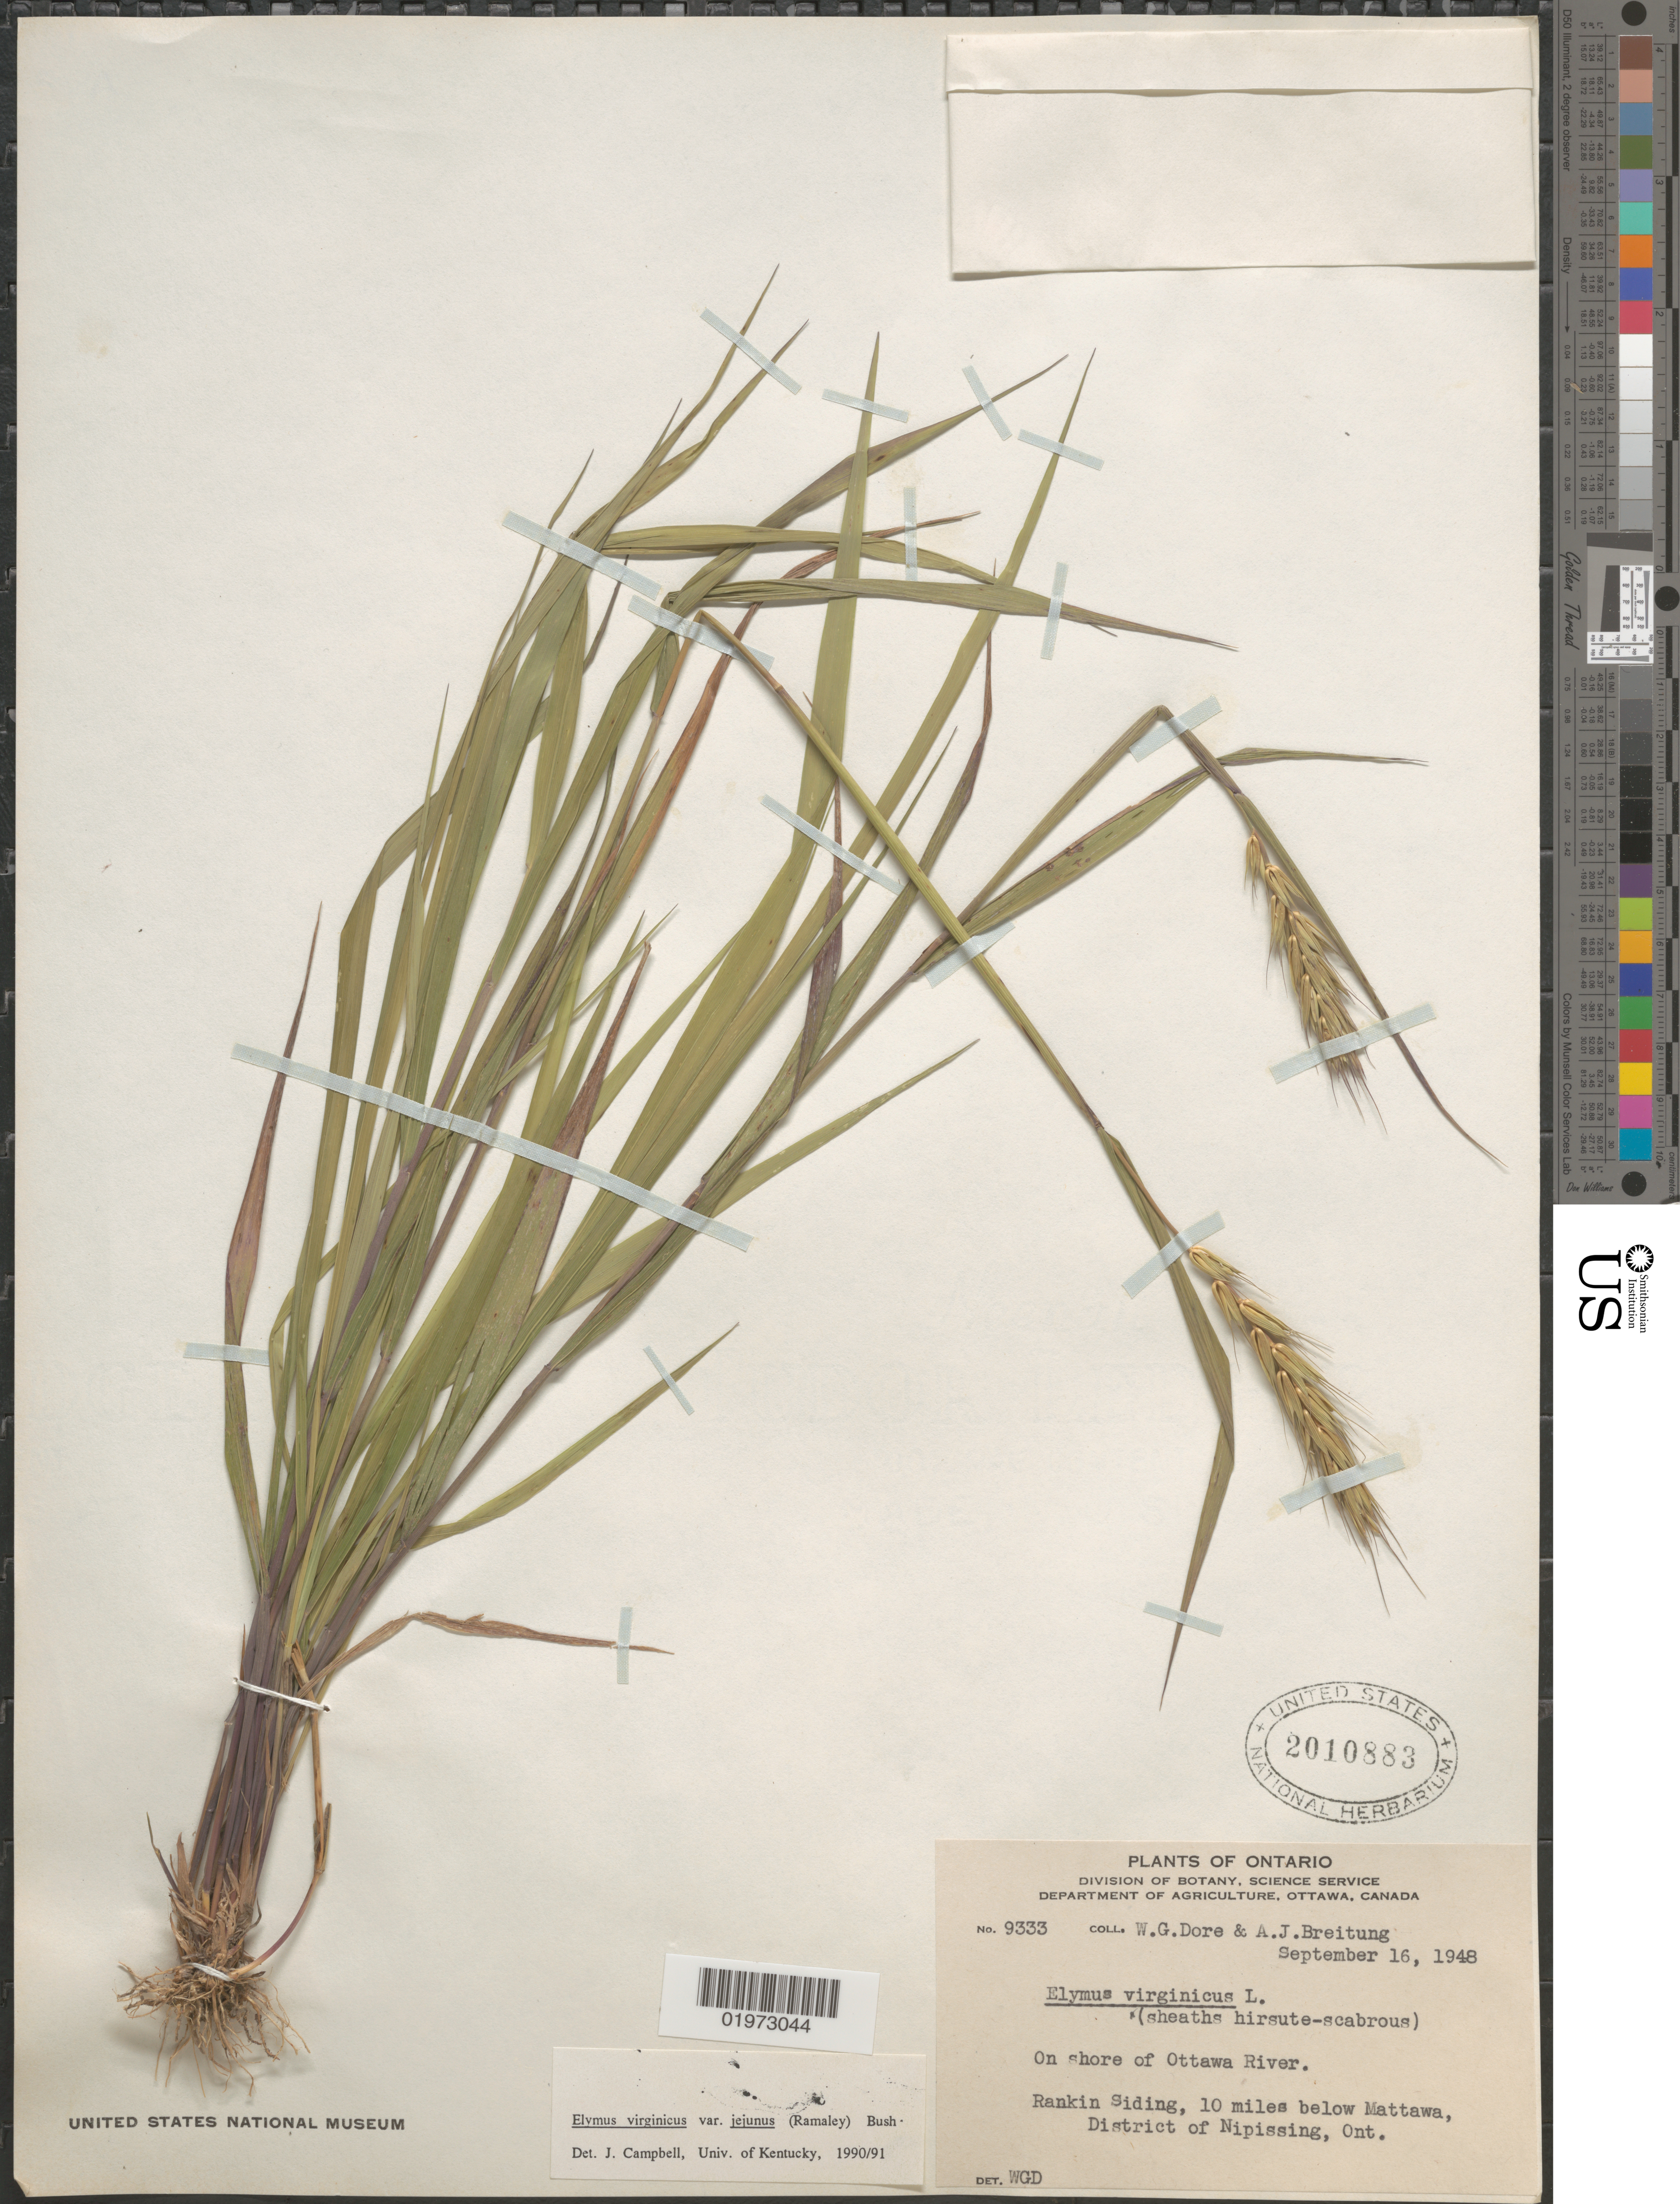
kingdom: Plantae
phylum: Tracheophyta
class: Liliopsida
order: Poales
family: Poaceae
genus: Elymus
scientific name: Elymus virginicus var. virginicus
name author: L.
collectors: W. Dore & A. Breitung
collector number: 9333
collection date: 1948-09-16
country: Canada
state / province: Ontario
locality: On shore of Ottawa River. Rankin Siding, 10 miles below Manhattan, District of Nipissing.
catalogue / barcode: US 2010883